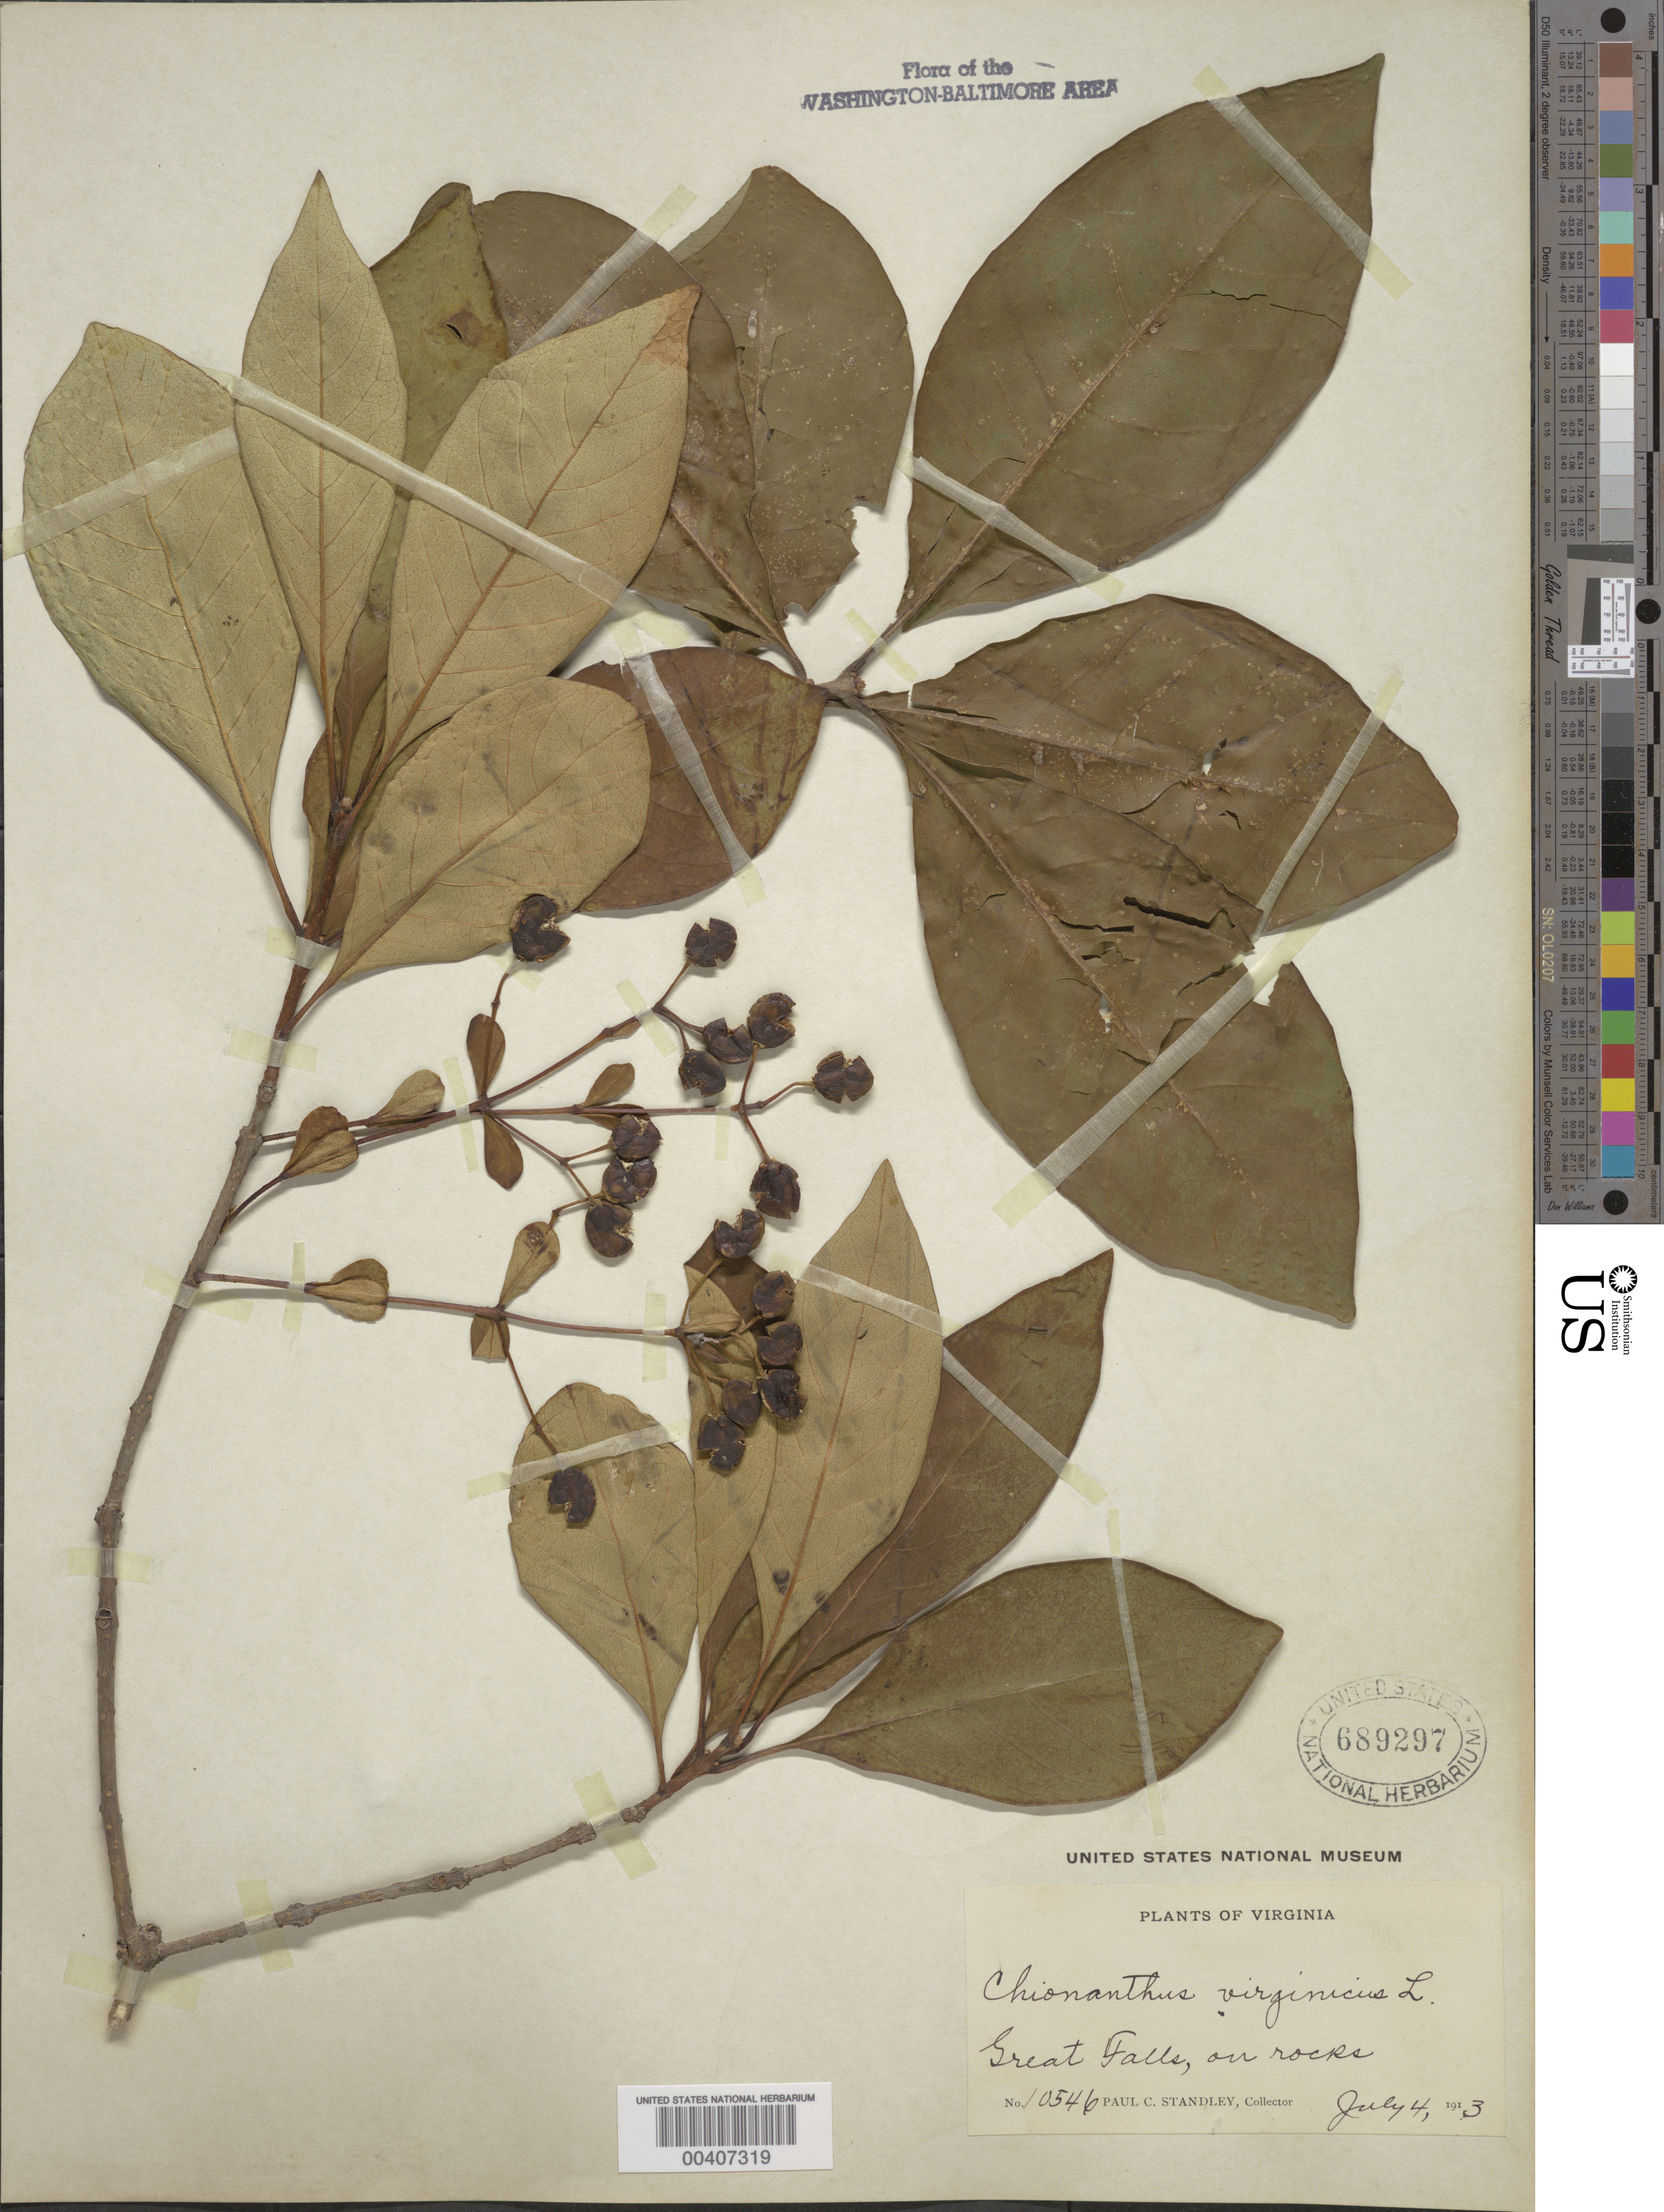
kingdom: Plantae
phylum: Tracheophyta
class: Magnoliopsida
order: Lamiales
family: Oleaceae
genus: Chionanthus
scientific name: Chionanthus virginicus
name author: L.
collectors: P. C. Standley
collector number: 10546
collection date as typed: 04 Jul 1913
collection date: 1913-07-04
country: United States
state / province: Virginia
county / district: Fairfax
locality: Great Falls C. and O. Canal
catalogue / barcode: US 689297